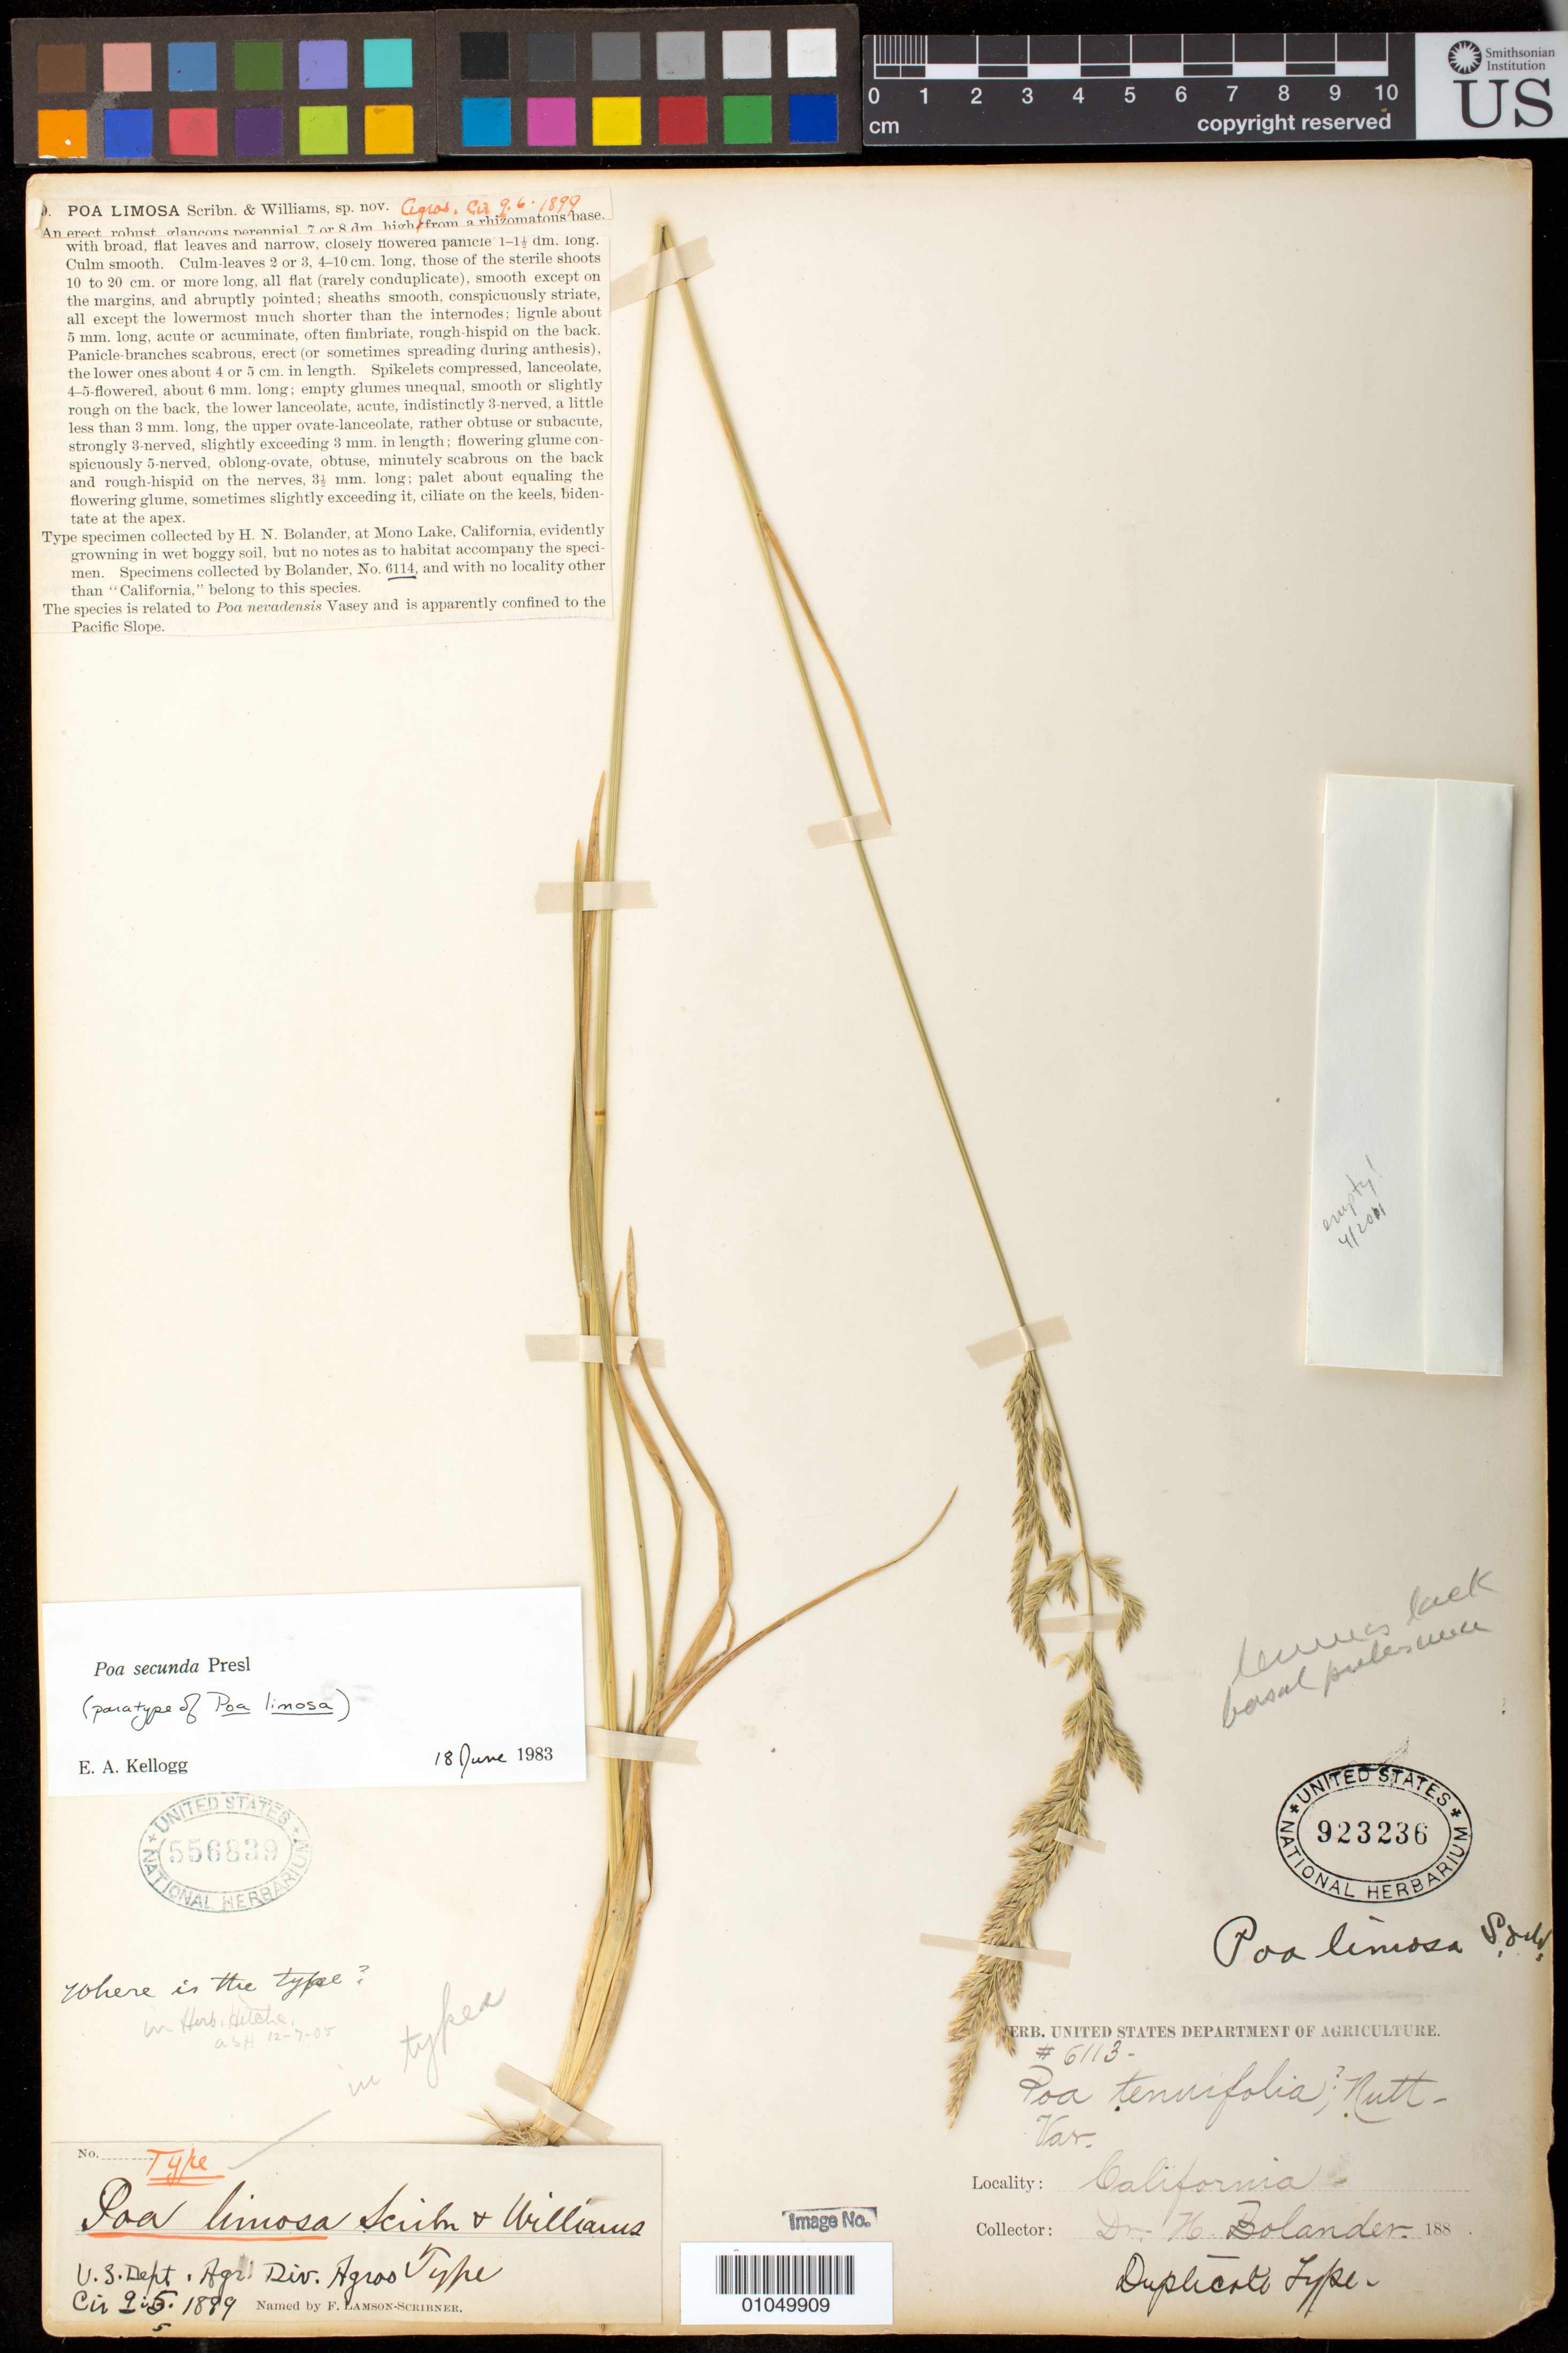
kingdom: Plantae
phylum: Tracheophyta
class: Liliopsida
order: Poales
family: Poaceae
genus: Poa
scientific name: Poa limosa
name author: Scribn. & T.A. Williams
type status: Isotype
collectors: H. Bolander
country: United States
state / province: California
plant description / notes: Sheet stamped with two numbers (556839 & 923236) but appears to be mounted with single collection.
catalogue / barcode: US 556839